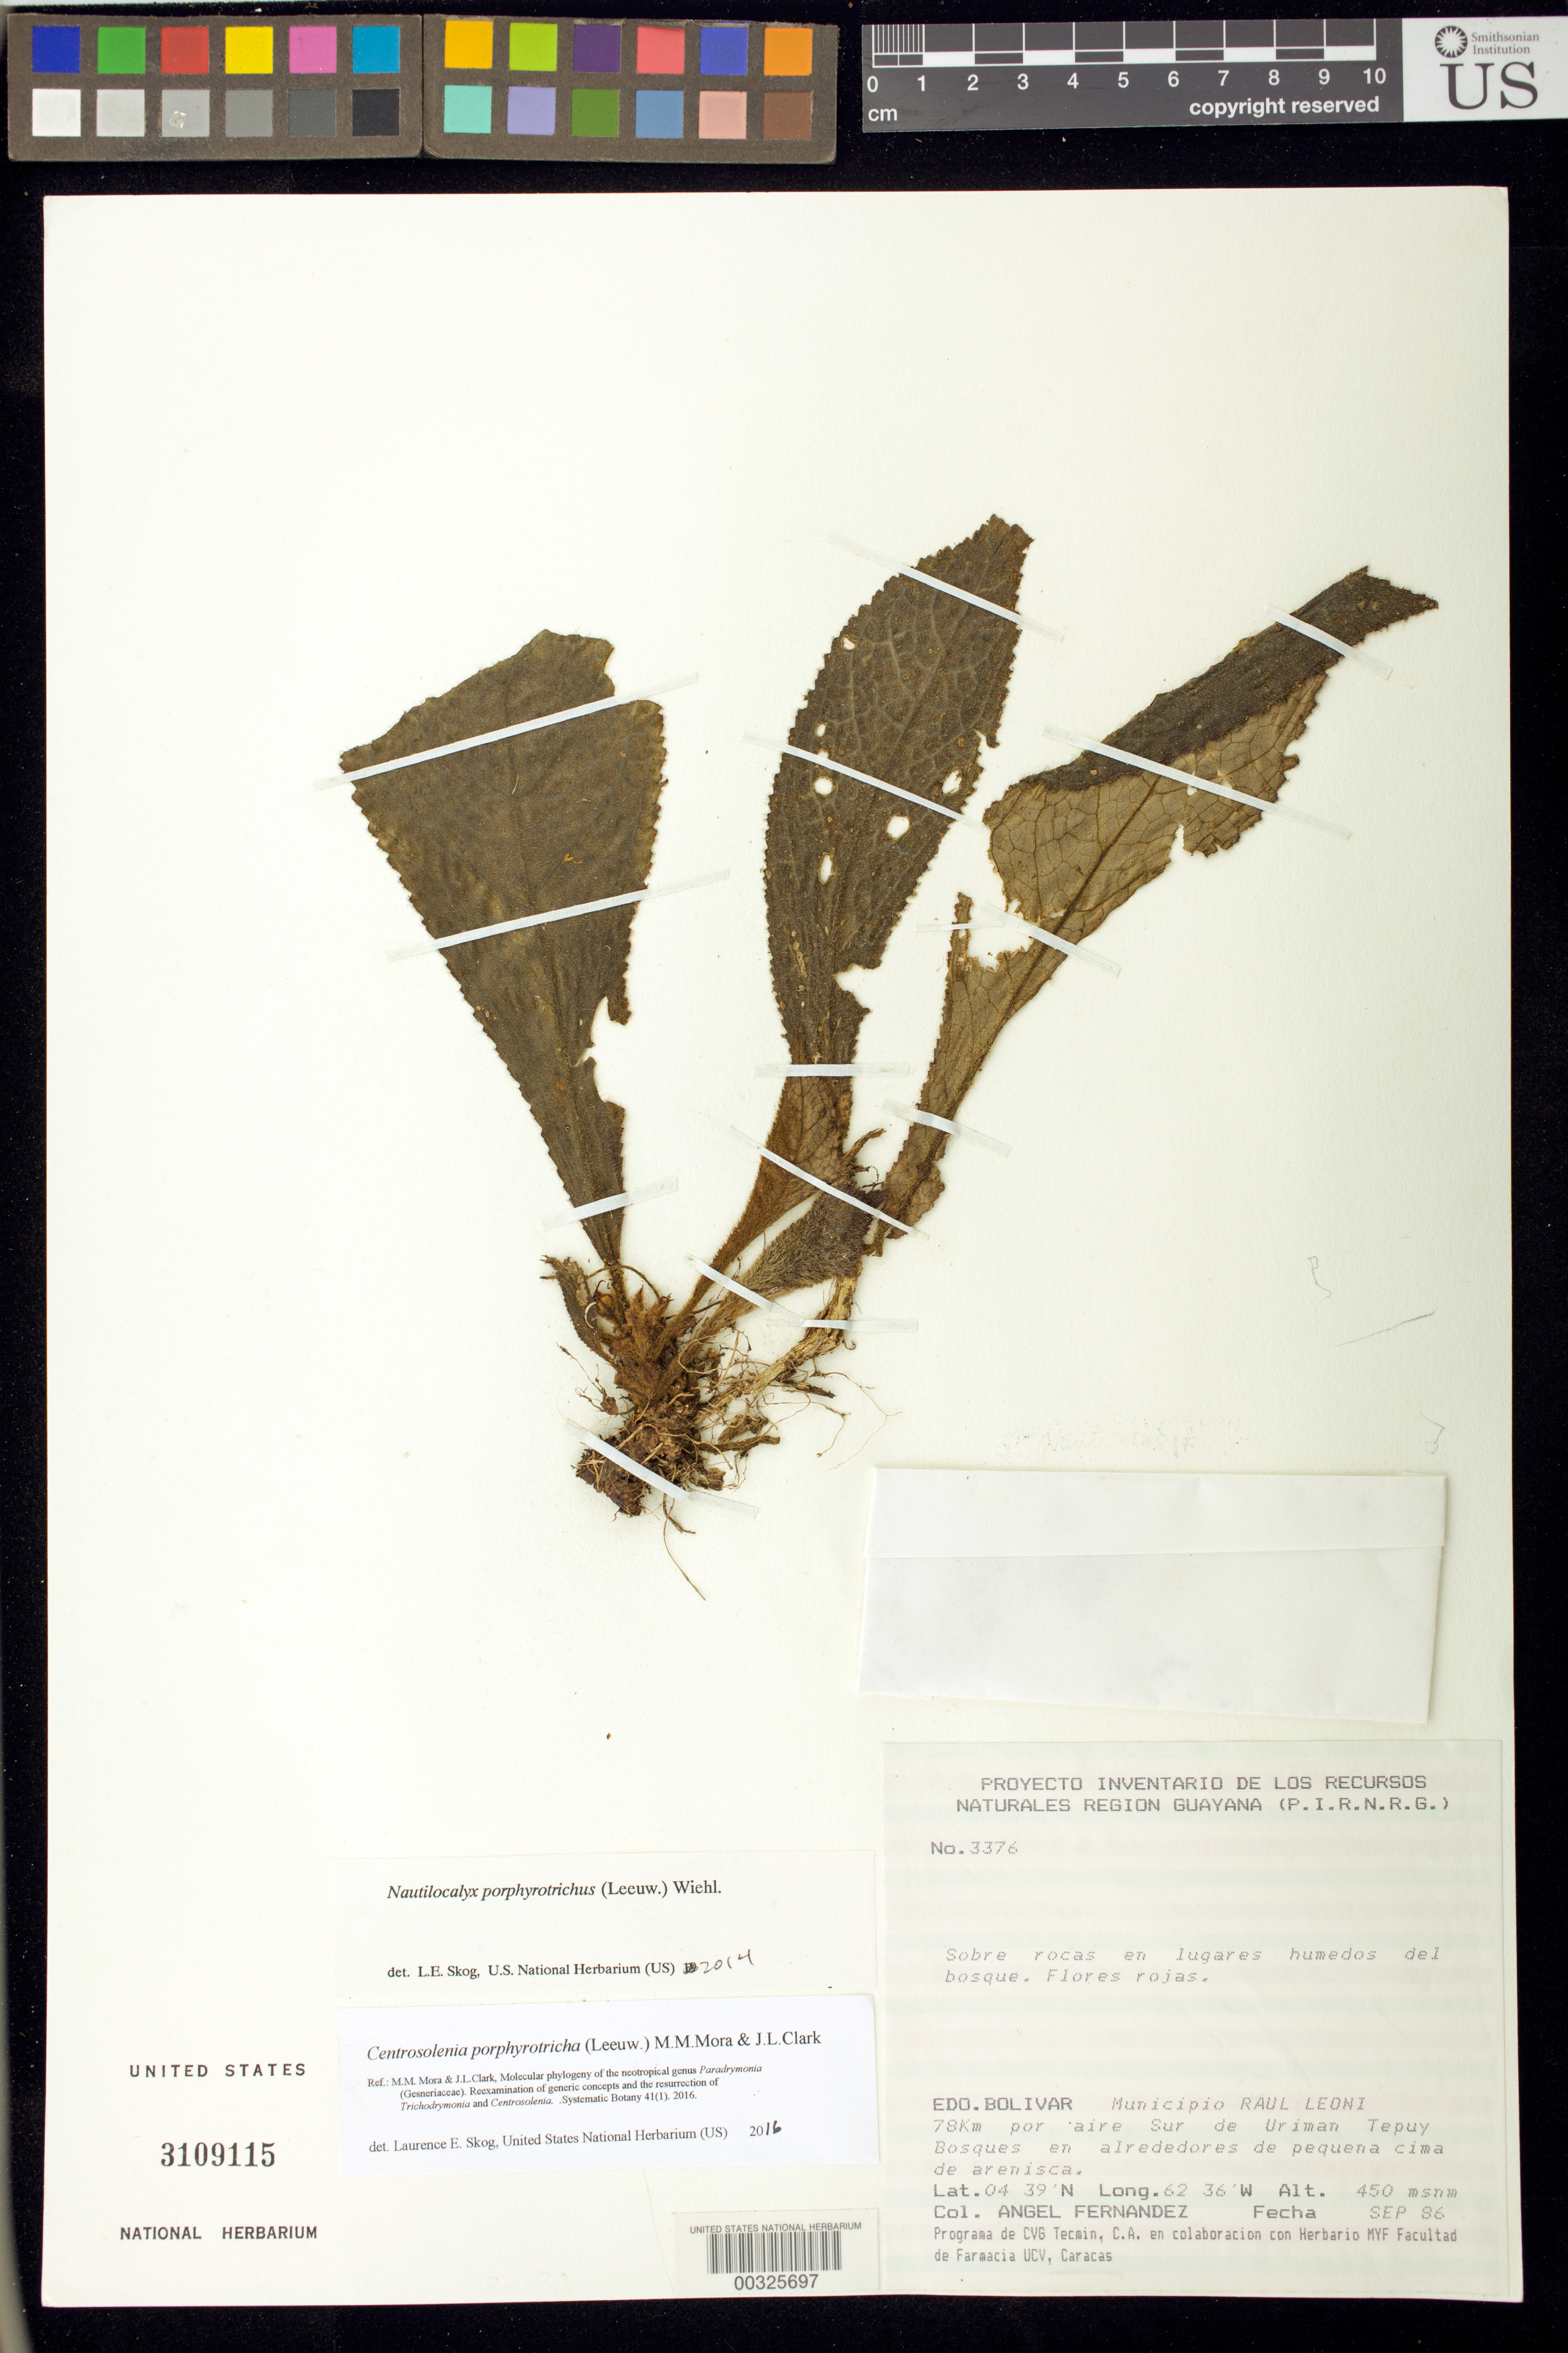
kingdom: Plantae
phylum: Tracheophyta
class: Magnoliopsida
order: Lamiales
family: Gesneriaceae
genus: Centrosolenia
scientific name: Centrosolenia porphyrotricha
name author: (Leeuw.) M.M. Mora & J.L. Clark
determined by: Skog, Laurence E.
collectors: A. Fernández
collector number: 3376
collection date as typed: Sep 1986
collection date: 1986-09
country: Venezuela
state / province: Bolívar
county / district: Angostura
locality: Mun. of Raúl Leoni [=Angostura], 78 km by air S of Uriman tepuy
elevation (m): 450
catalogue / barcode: US 3109115